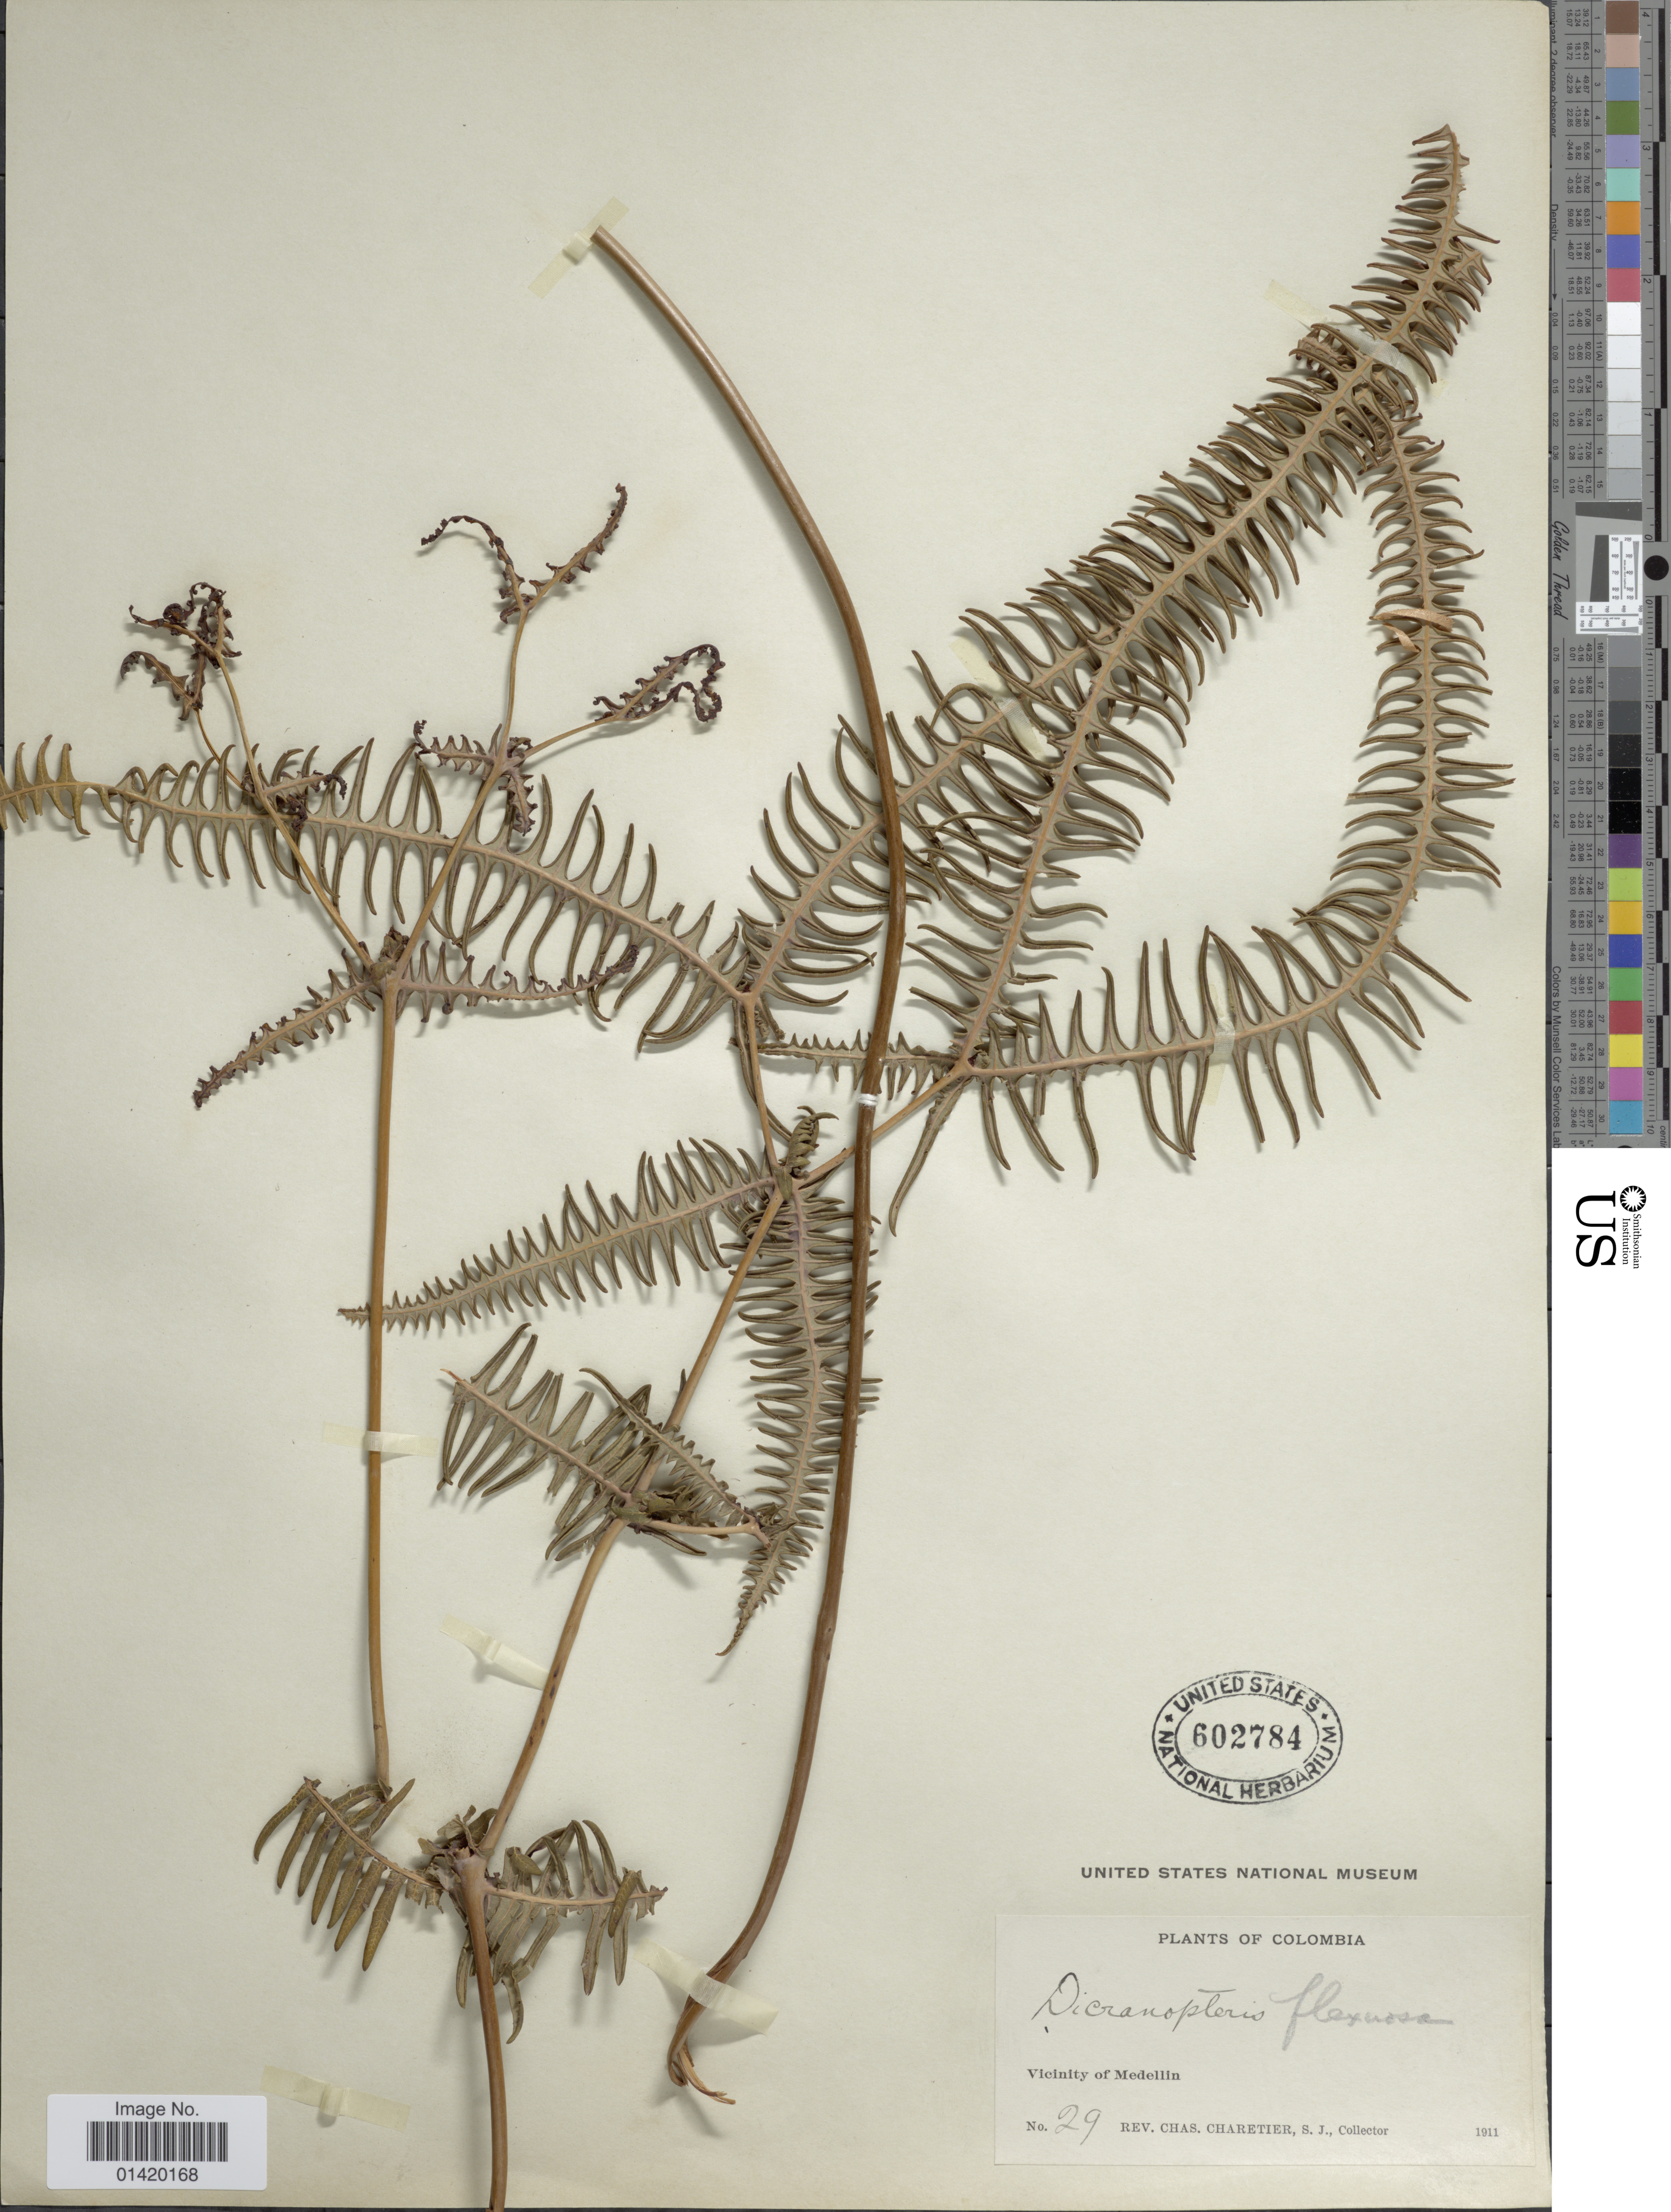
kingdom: Plantae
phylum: Tracheophyta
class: Polypodiopsida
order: Gleicheniales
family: Gleicheniaceae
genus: Dicranopteris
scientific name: Dicranopteris flexuosa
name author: (Schrad.) Underw.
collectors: C. Charetier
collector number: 29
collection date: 1911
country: Colombia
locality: Vicinity of Medellin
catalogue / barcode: US 602784